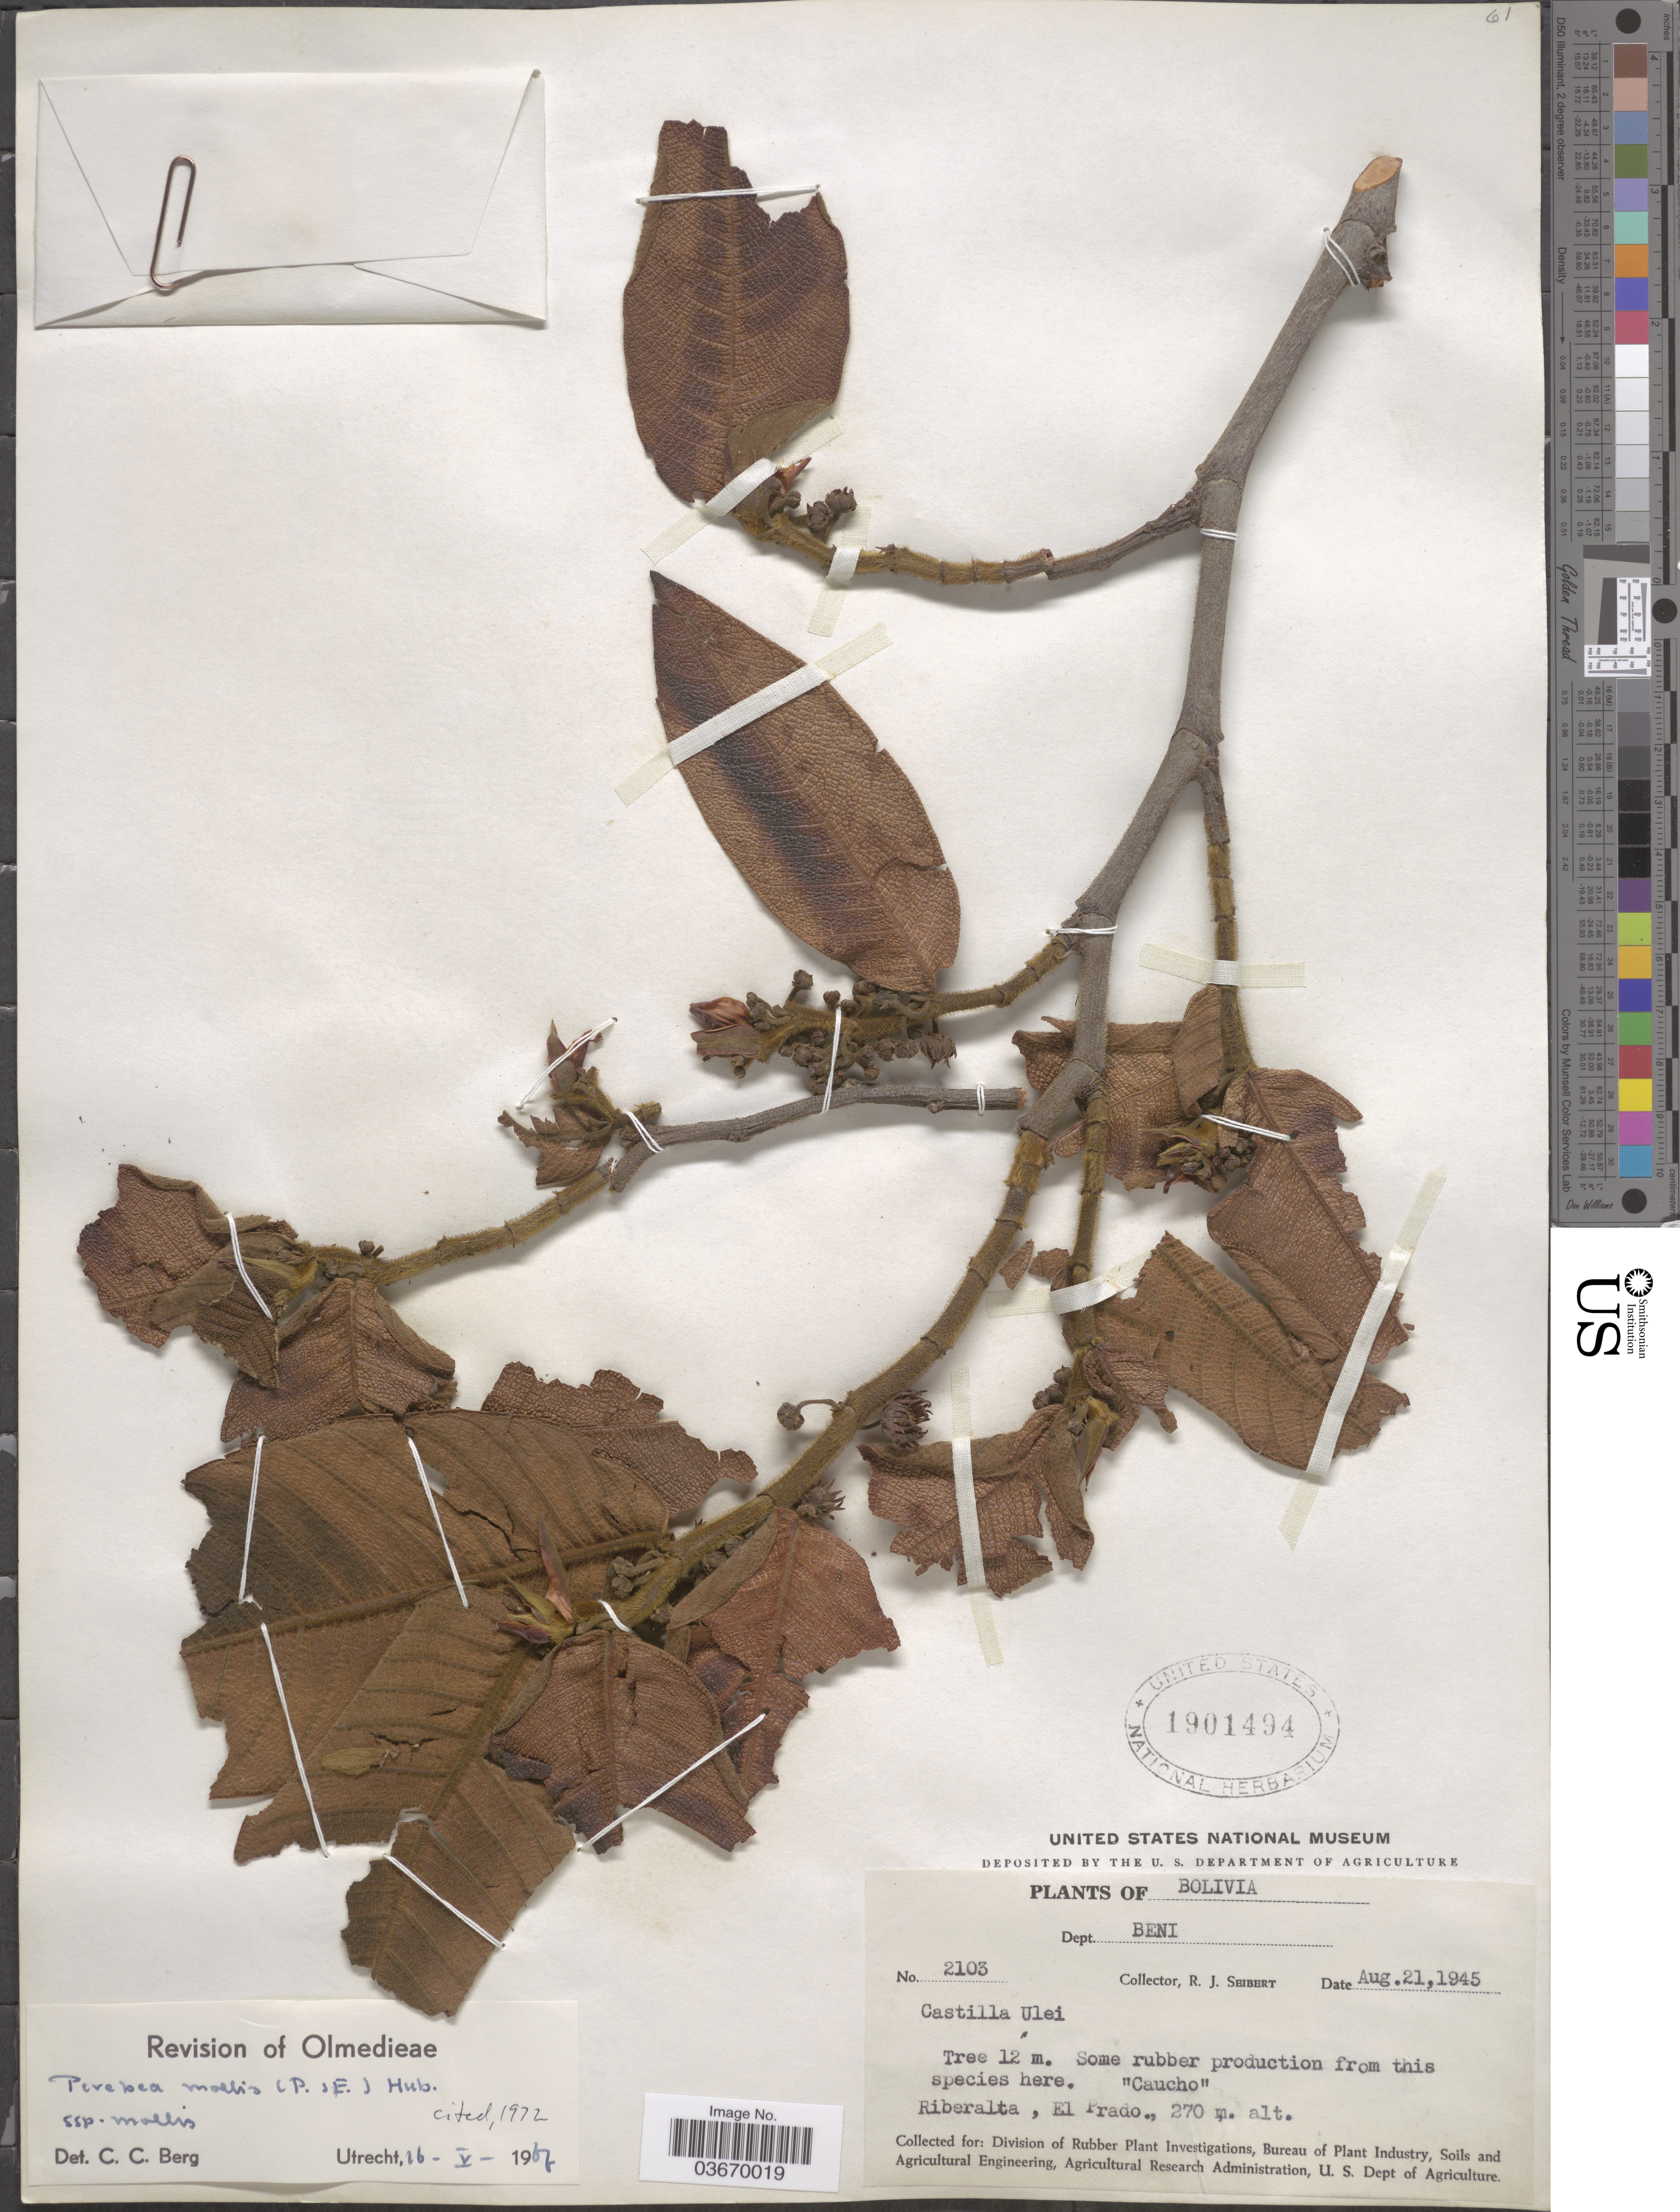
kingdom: Plantae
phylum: Tracheophyta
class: Magnoliopsida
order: Rosales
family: Moraceae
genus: Perebea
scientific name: Perebea mollis subsp. mollis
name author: (Poepp. & Endl.) Huber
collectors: R. J. Seibert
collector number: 2103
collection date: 1945-08-21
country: Bolivia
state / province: Beni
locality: Dept. Beni. Riberalta, El Prado.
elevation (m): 270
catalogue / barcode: US 1901494